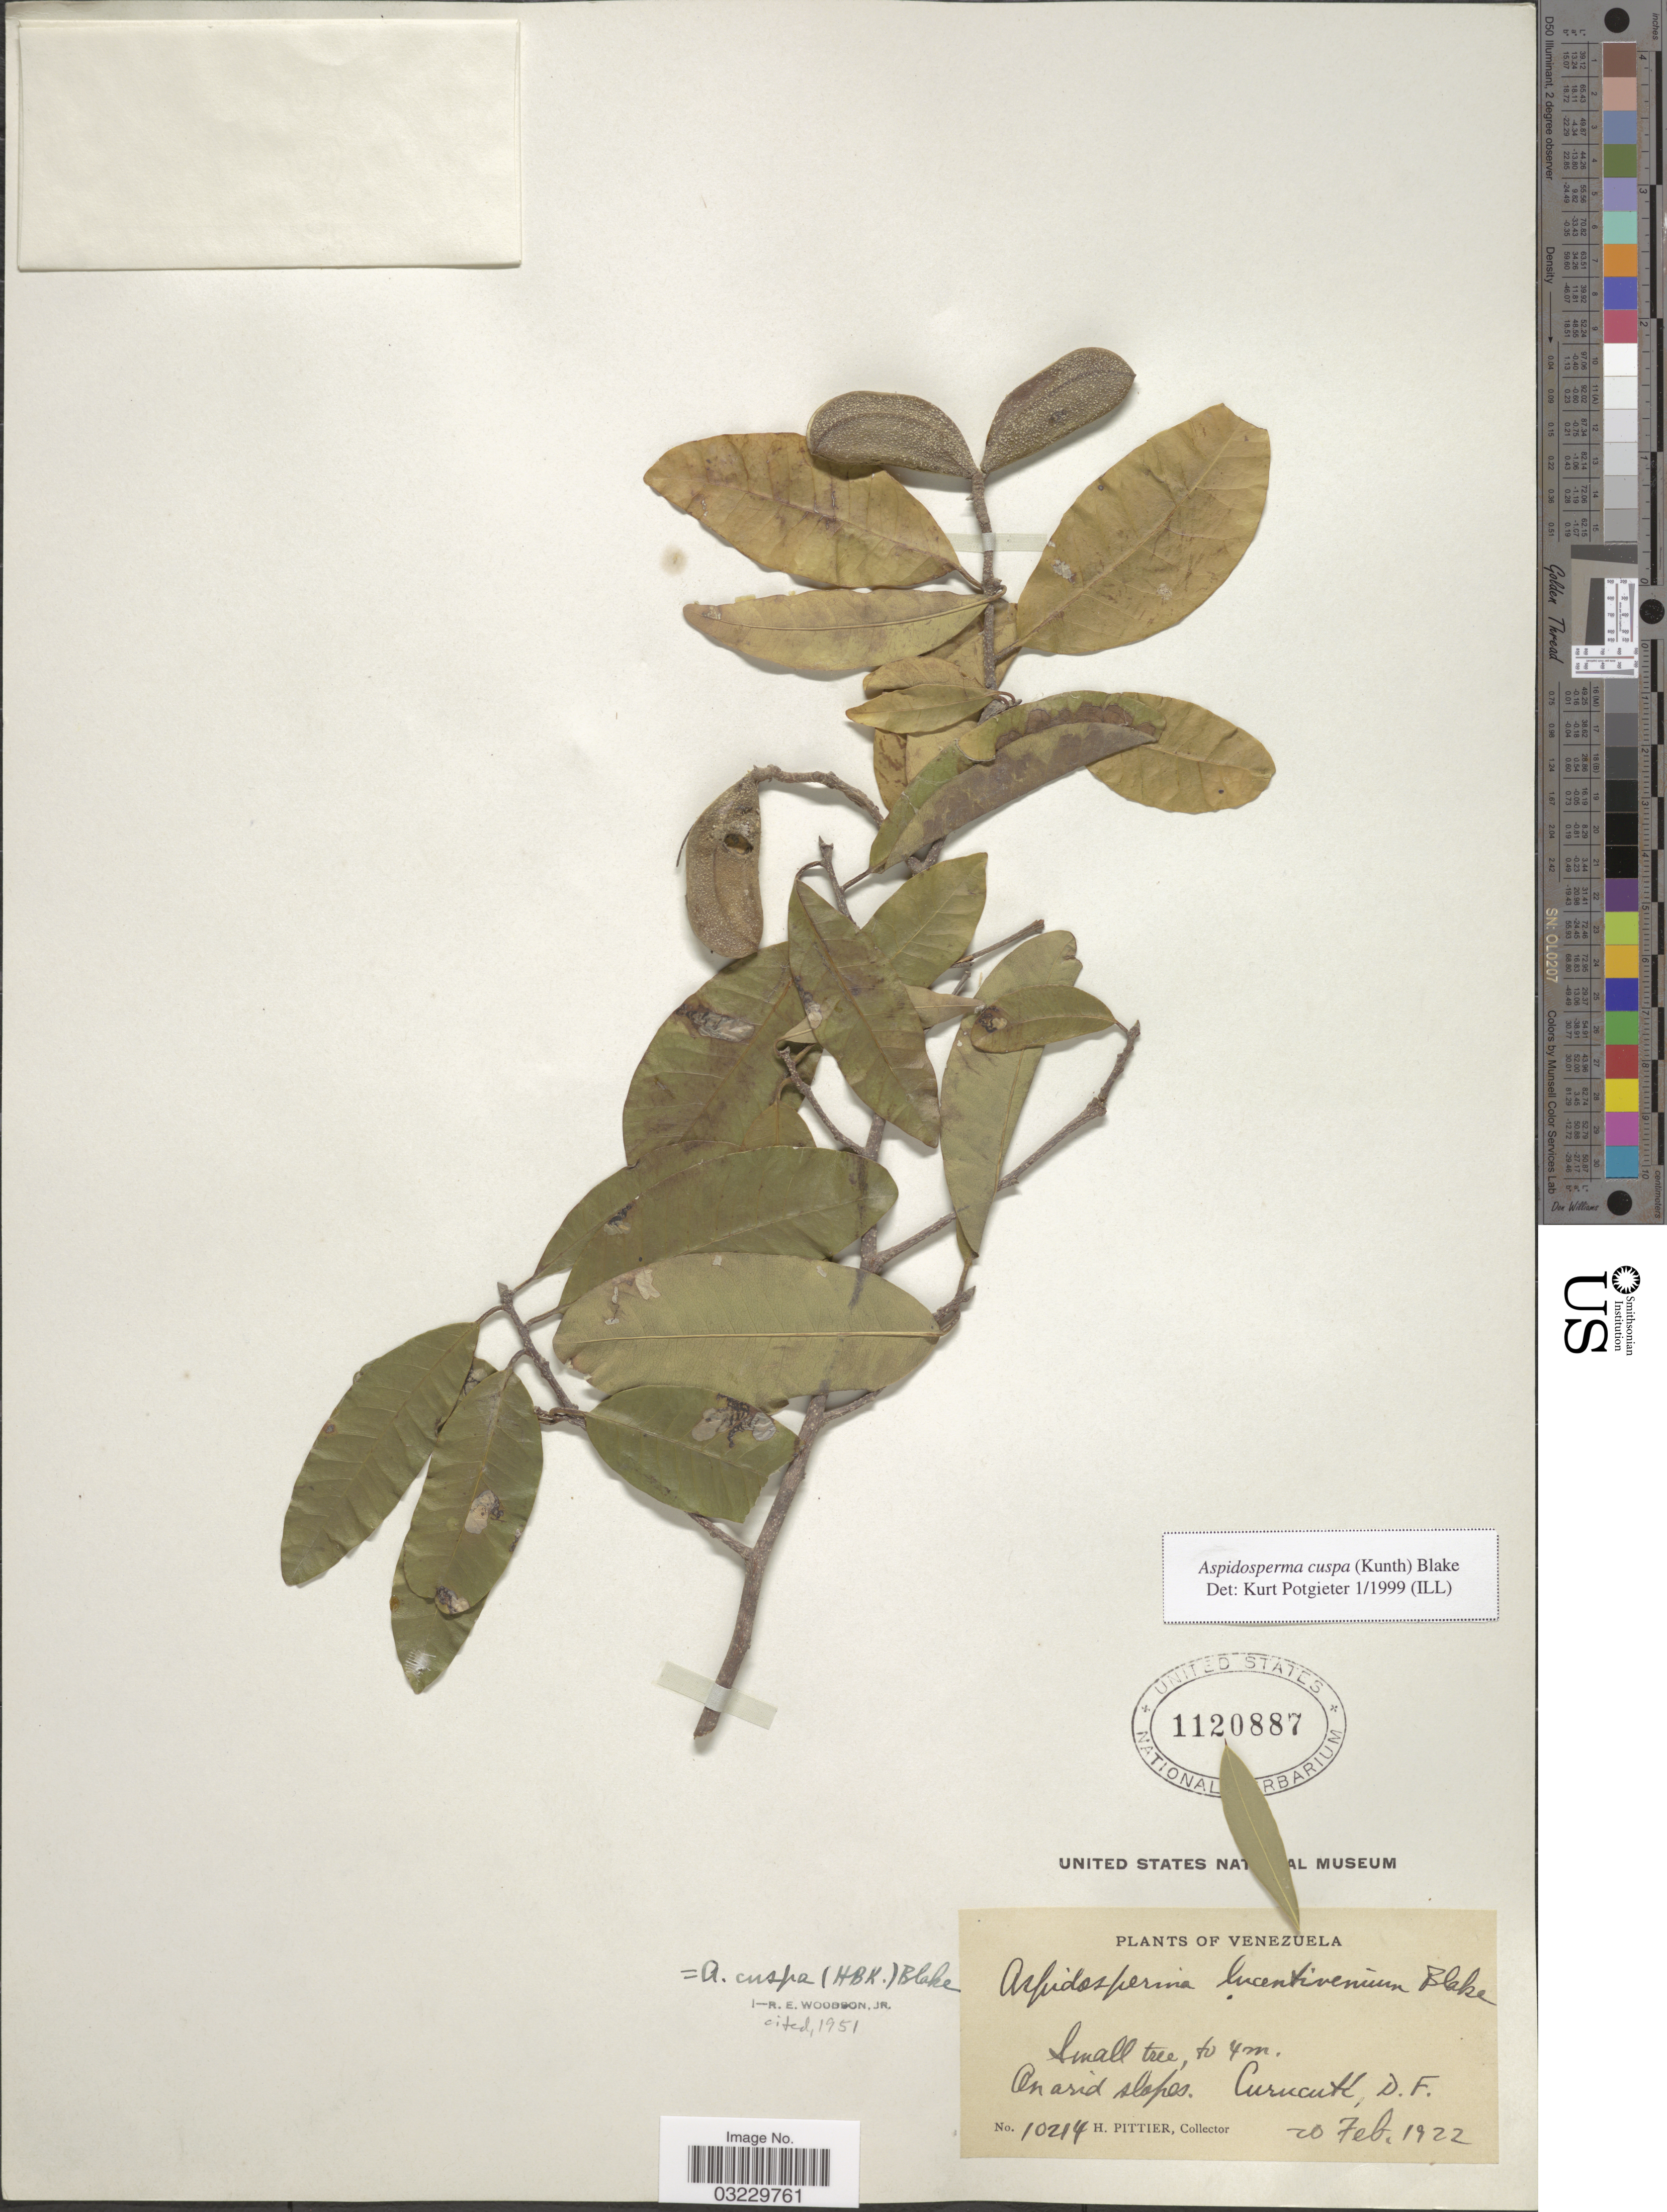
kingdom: Plantae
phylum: Tracheophyta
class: Magnoliopsida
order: Gentianales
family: Apocynaceae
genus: Aspidosperma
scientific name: Aspidosperma cuspa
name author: (Kunth) S.F. Blake ex Pittier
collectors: H. F. Pittier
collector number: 10214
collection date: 1922-02-20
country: Venezuela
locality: On arid slopes. Curucutí, D. F.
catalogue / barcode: US 1120887